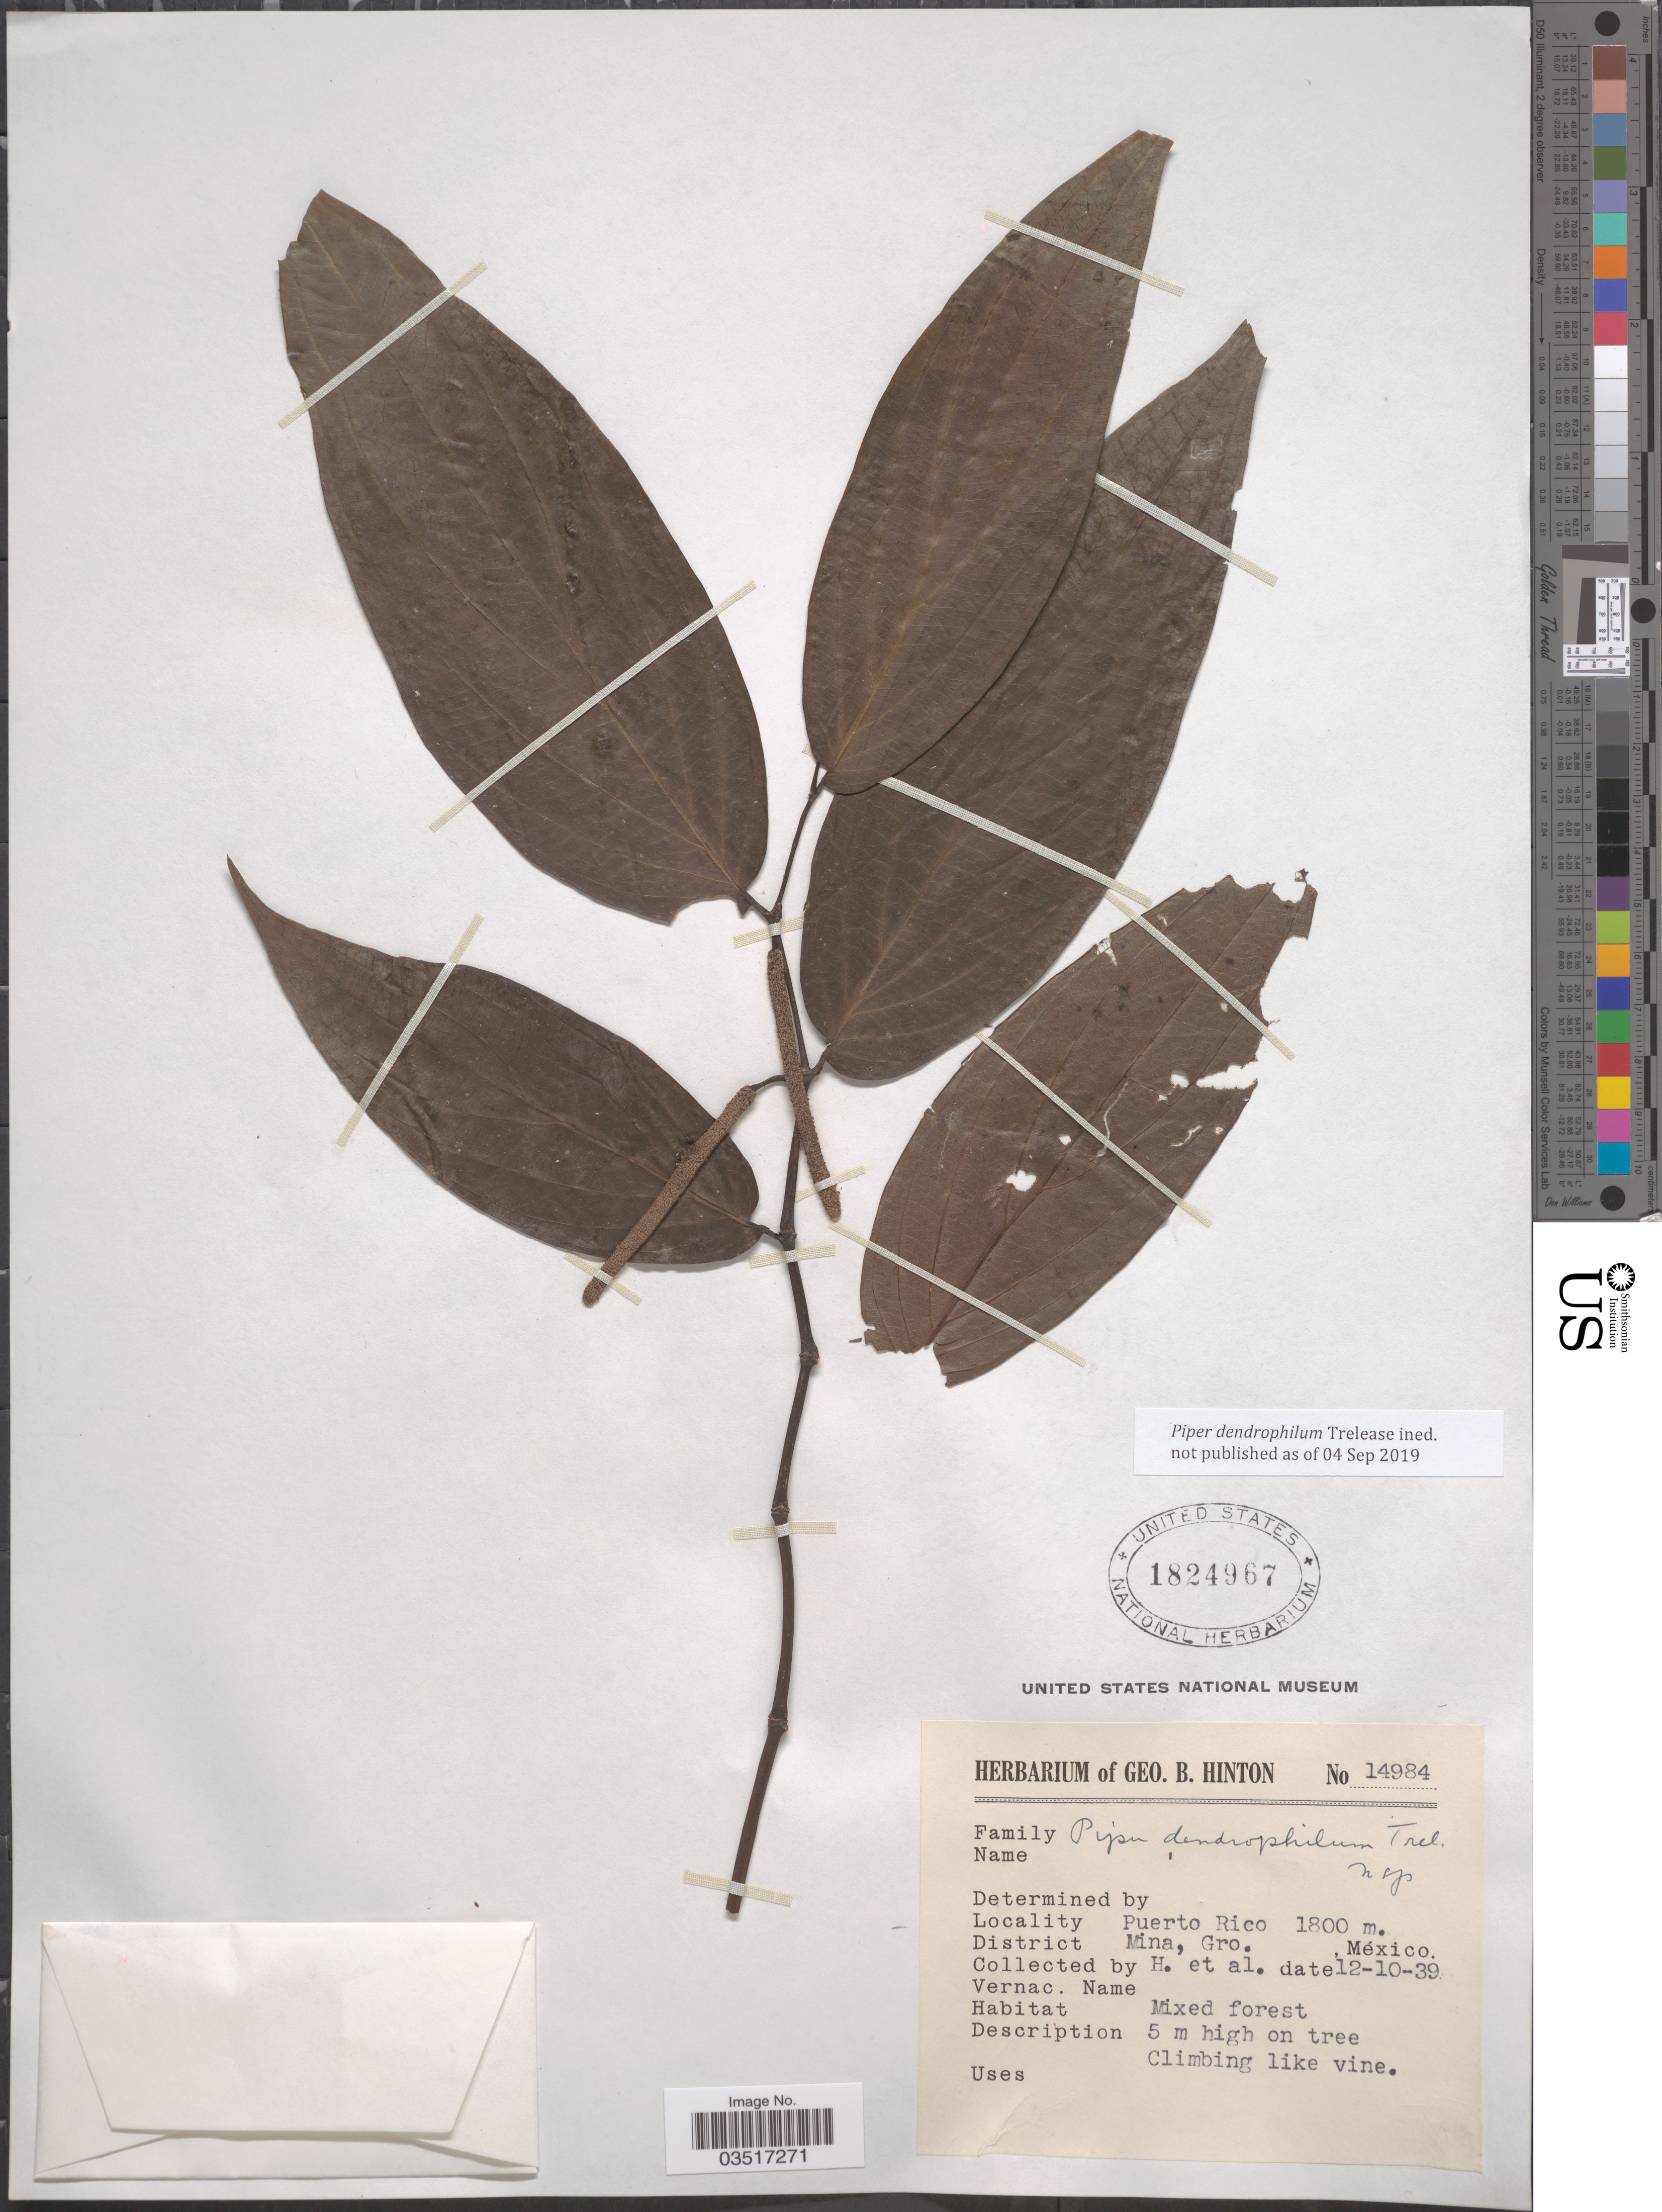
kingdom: Plantae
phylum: Tracheophyta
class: Magnoliopsida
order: Piperales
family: Piperaceae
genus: Piper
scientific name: Piper sp.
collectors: G. B. Hinton & et al.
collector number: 14984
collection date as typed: Transcribed d/m/y: 12/10/39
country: Mexico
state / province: Guerrero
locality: Puerto Rico. District Mina.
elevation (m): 1800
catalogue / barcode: US 1824967